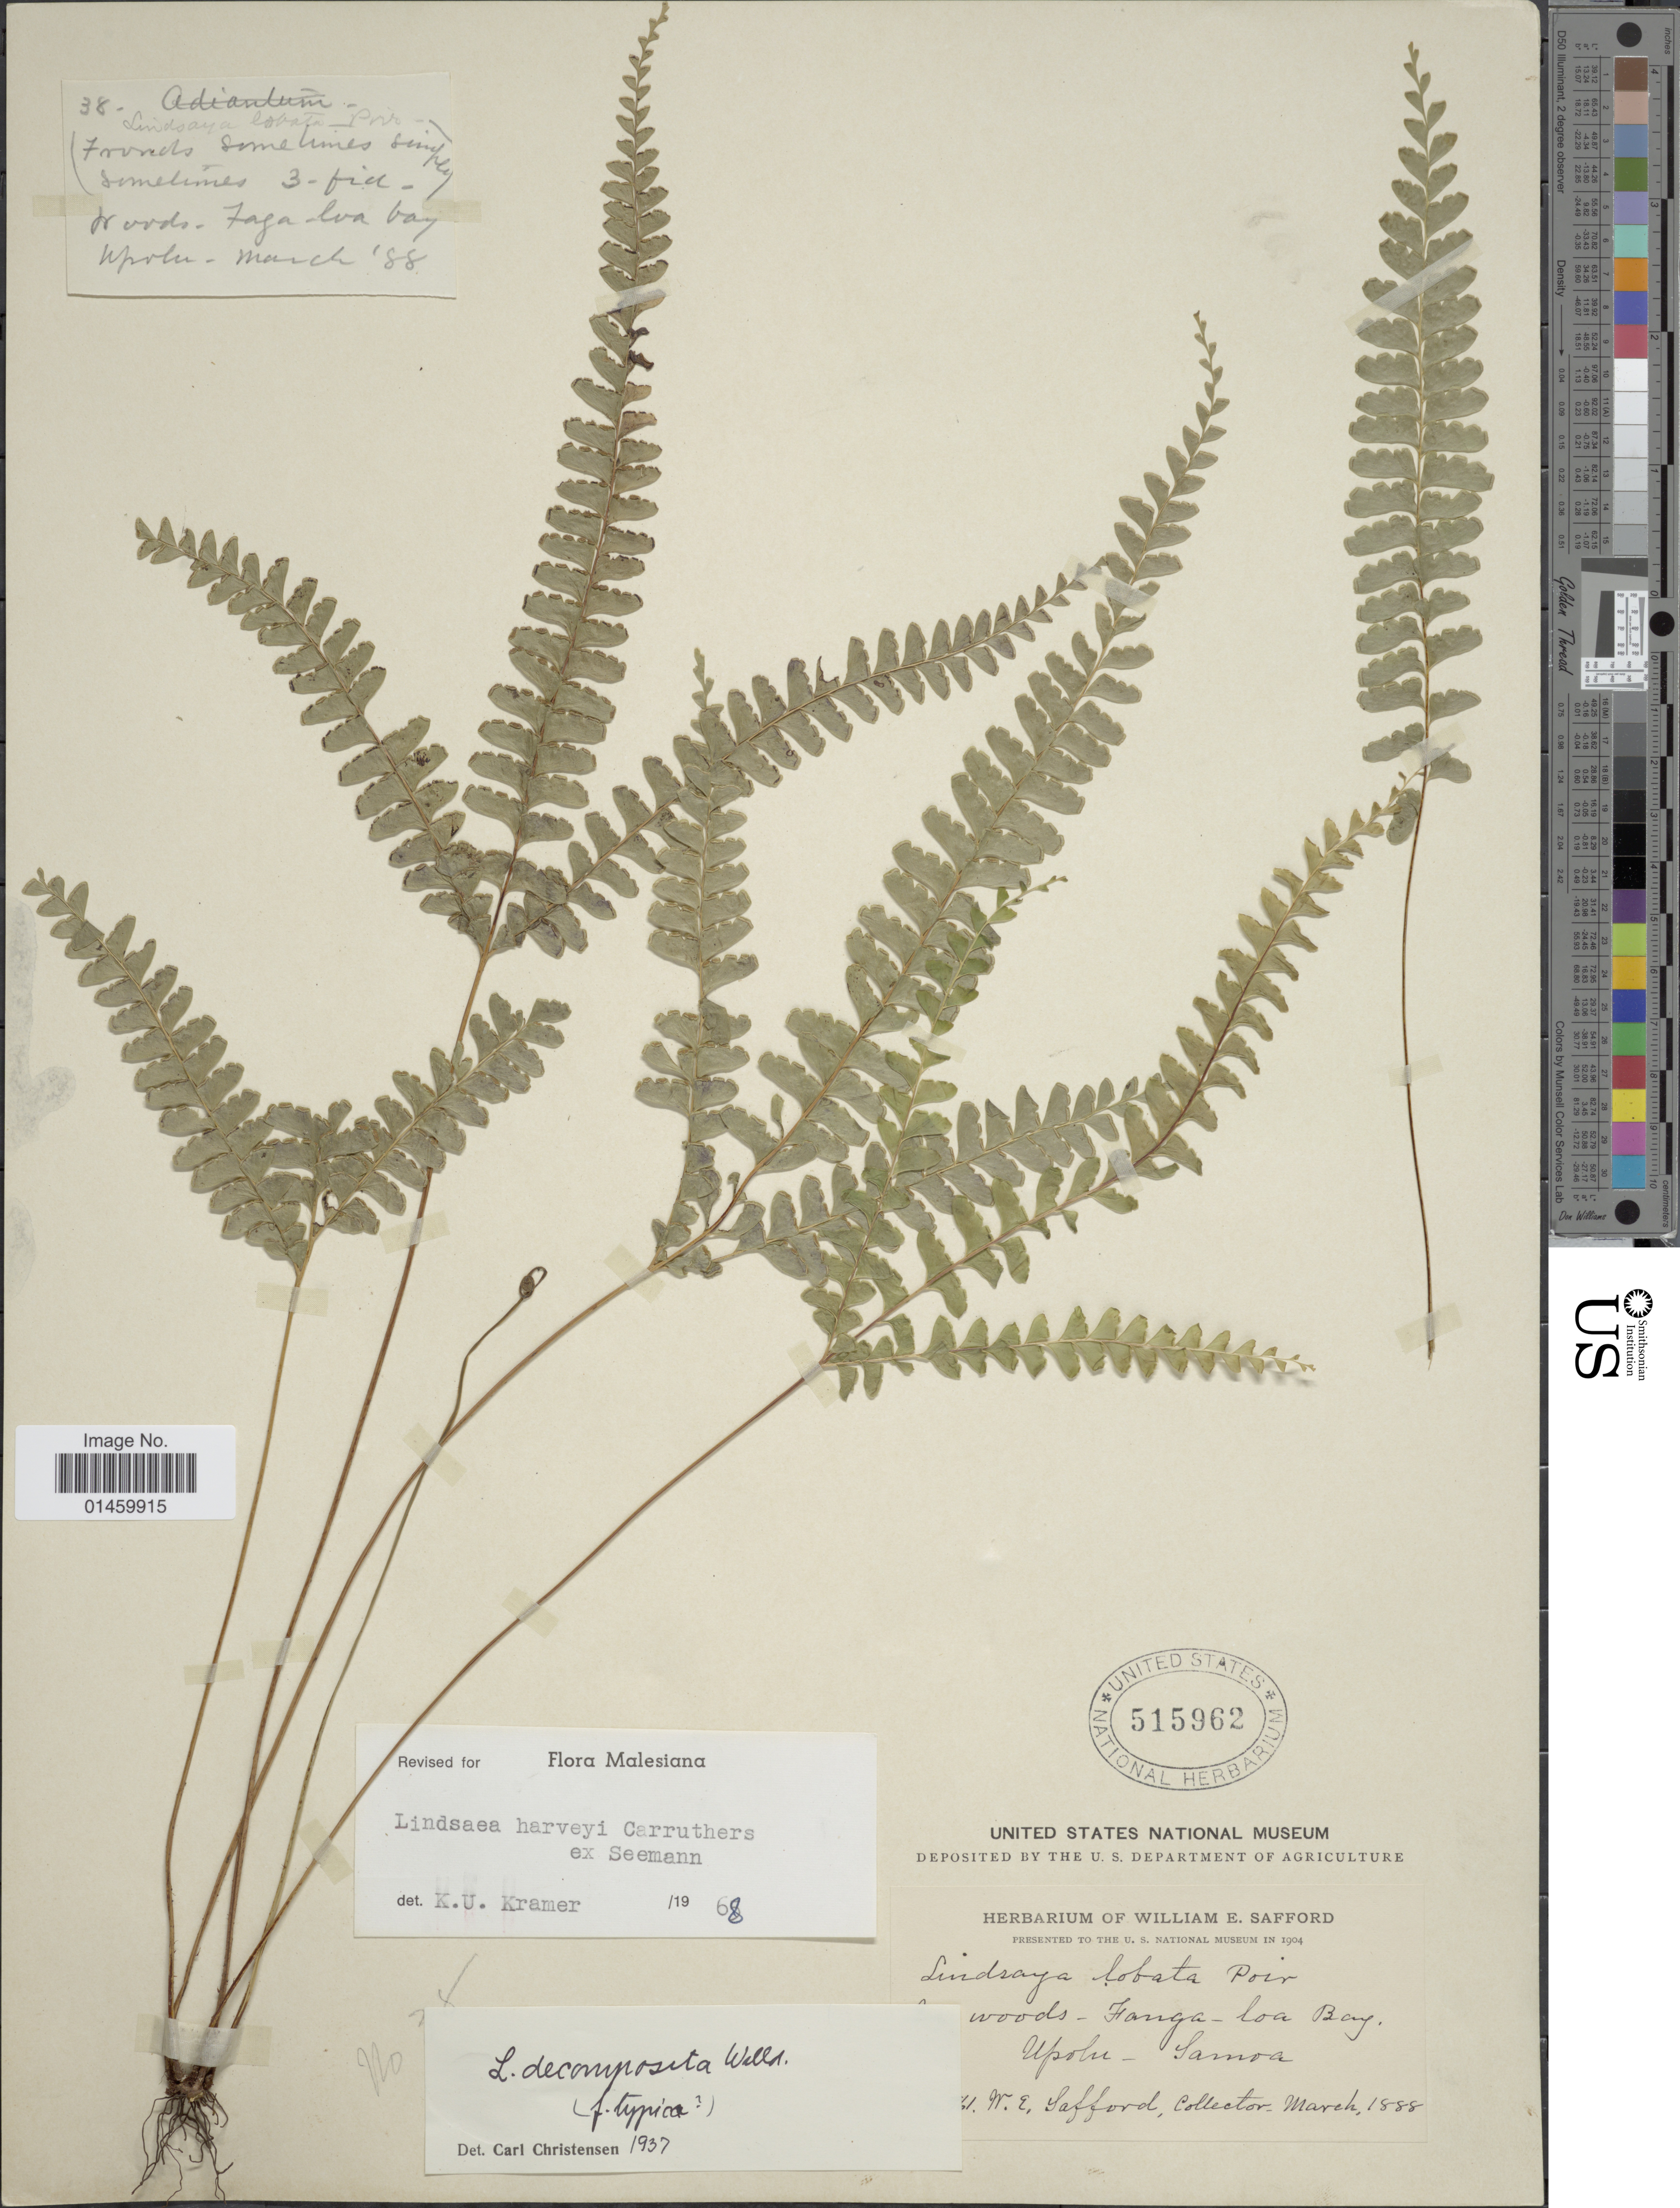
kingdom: Plantae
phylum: Tracheophyta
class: Polypodiopsida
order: Polypodiales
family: Lindsaeaceae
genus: Lindsaea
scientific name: Lindsaea harveyi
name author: Carruth. ex Seem.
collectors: W. E. Safford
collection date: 1888-03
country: Samoa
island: Upolu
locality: Loa Bay. Upolu - Samoa.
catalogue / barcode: US 515962